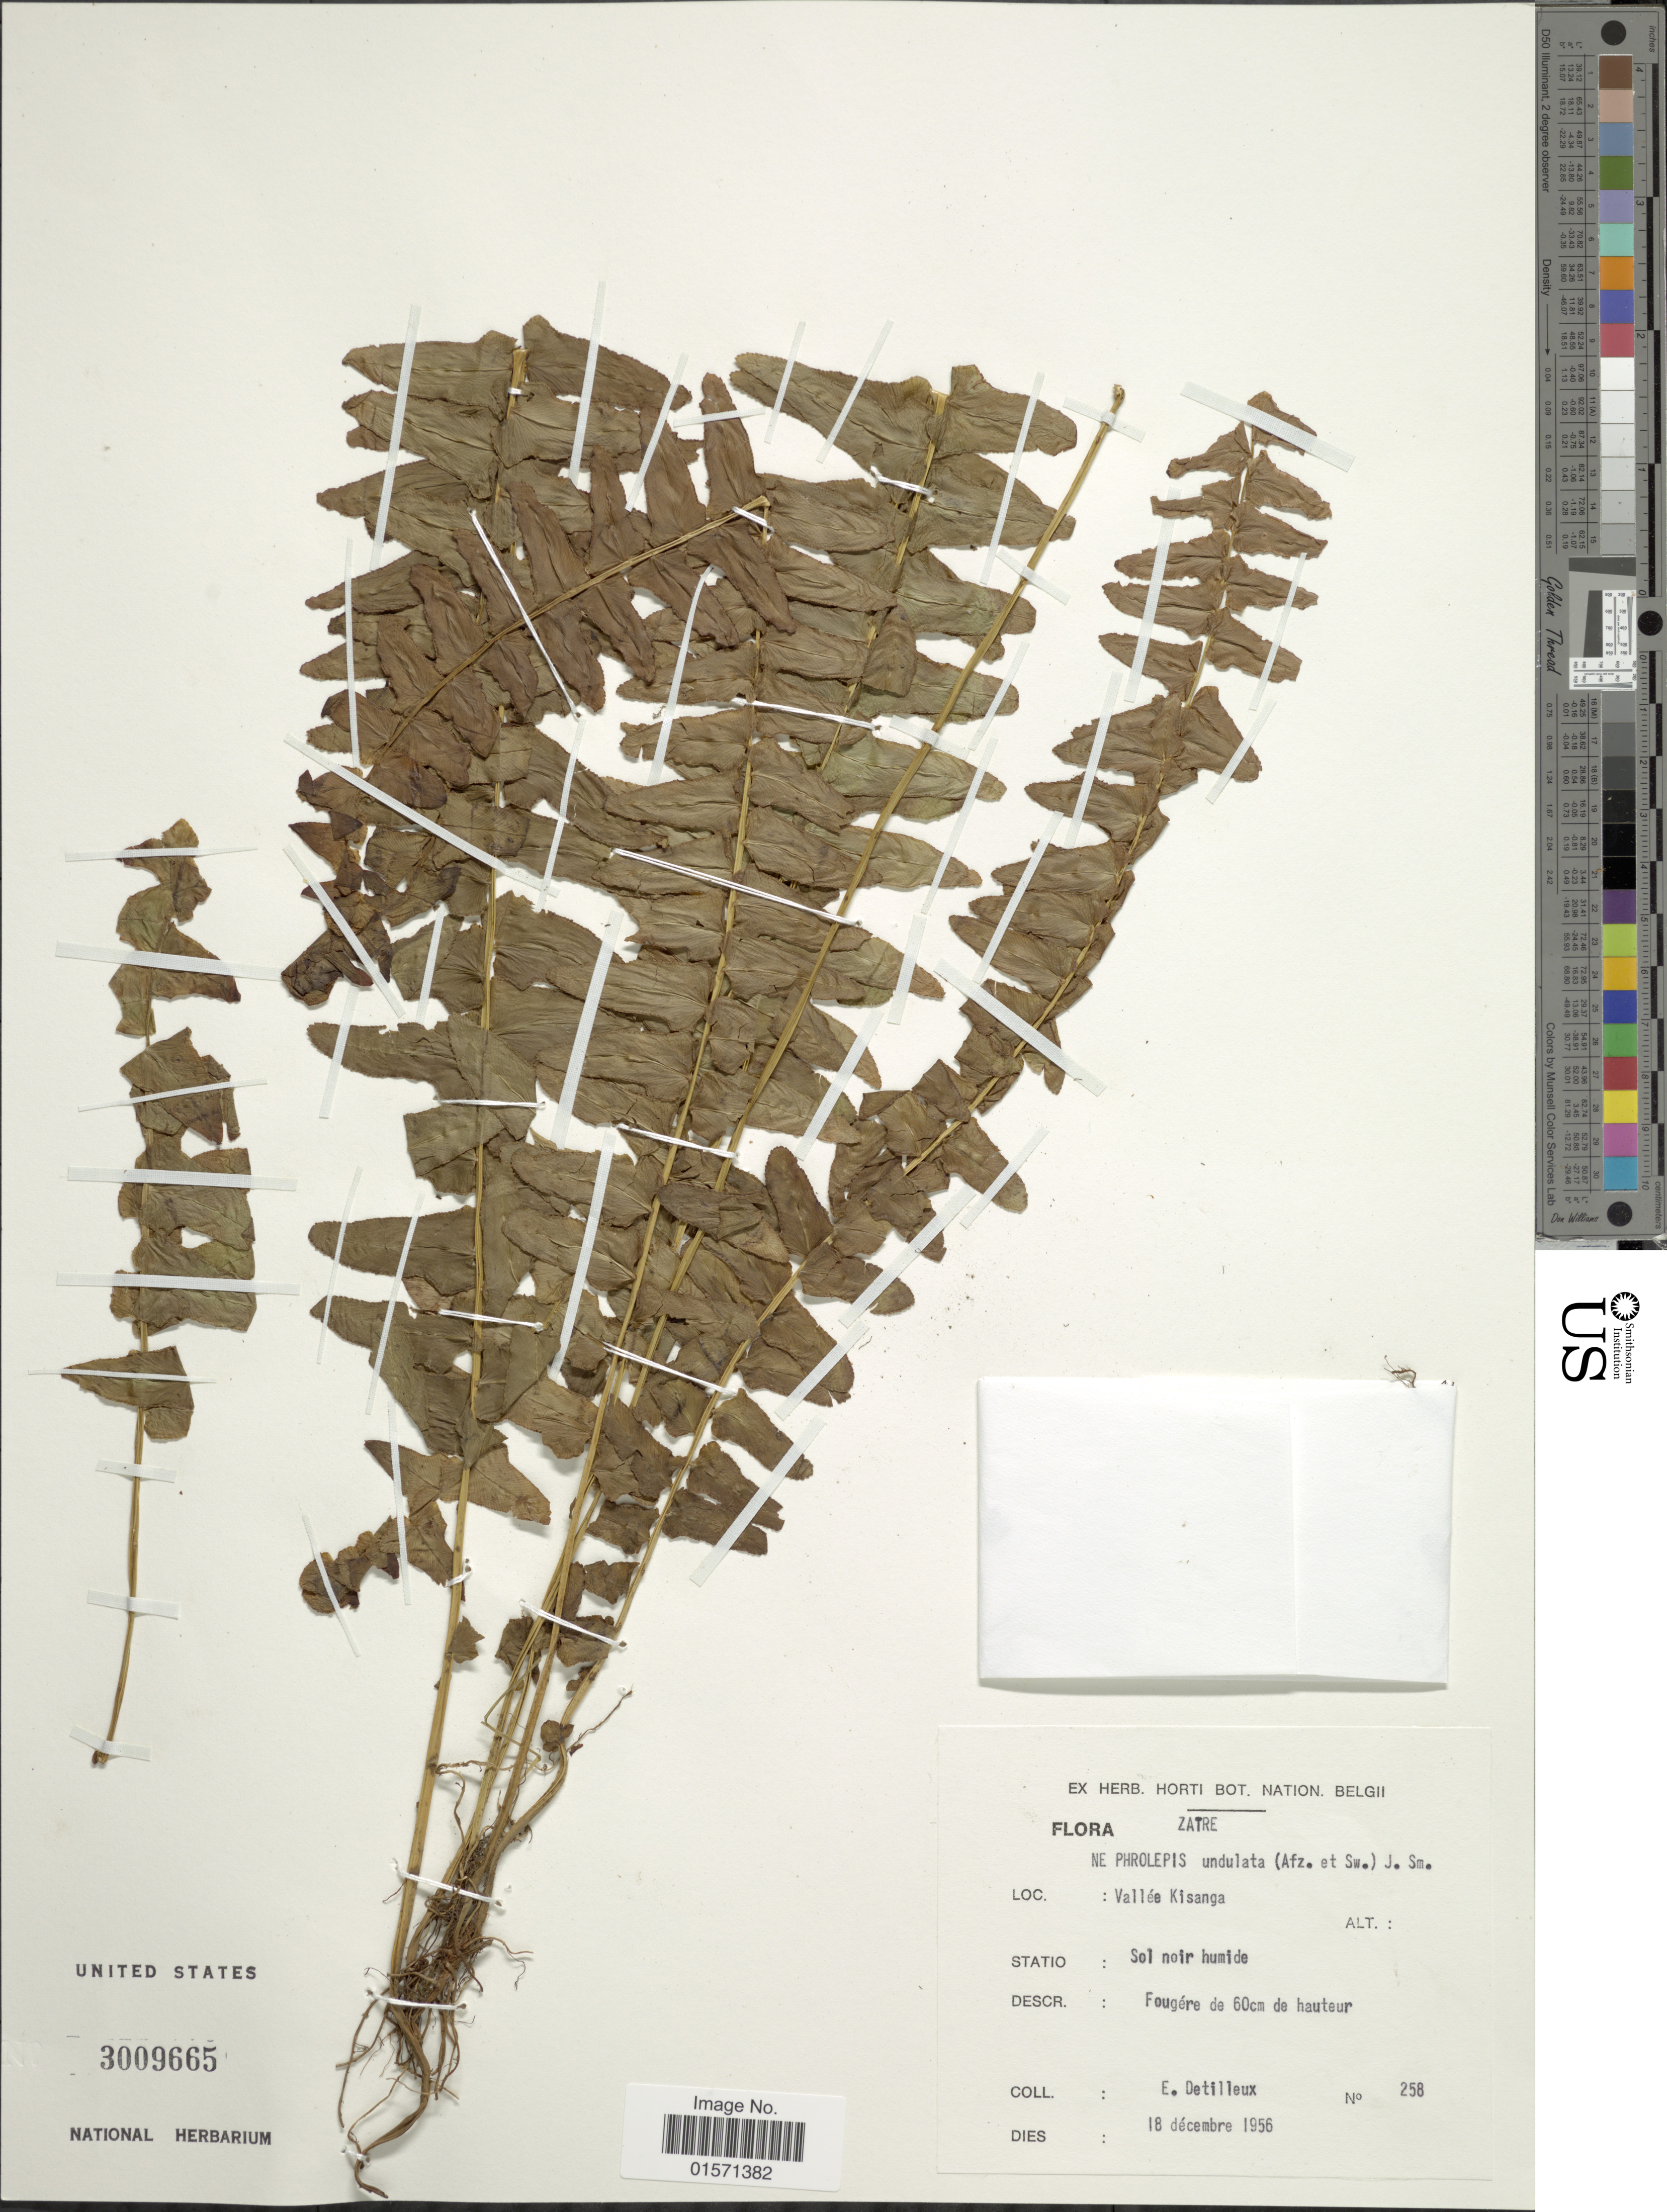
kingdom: Plantae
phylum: Tracheophyta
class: Polypodiopsida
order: Polypodiales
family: Nephrolepidaceae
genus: Nephrolepis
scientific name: Nephrolepis undulata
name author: J. Sm.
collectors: E. Detilleux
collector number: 258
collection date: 1956-12-18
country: Congo, Democratic Republic of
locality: Zaire. vallee Kisanga. Sol noir humide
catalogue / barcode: US 3009665